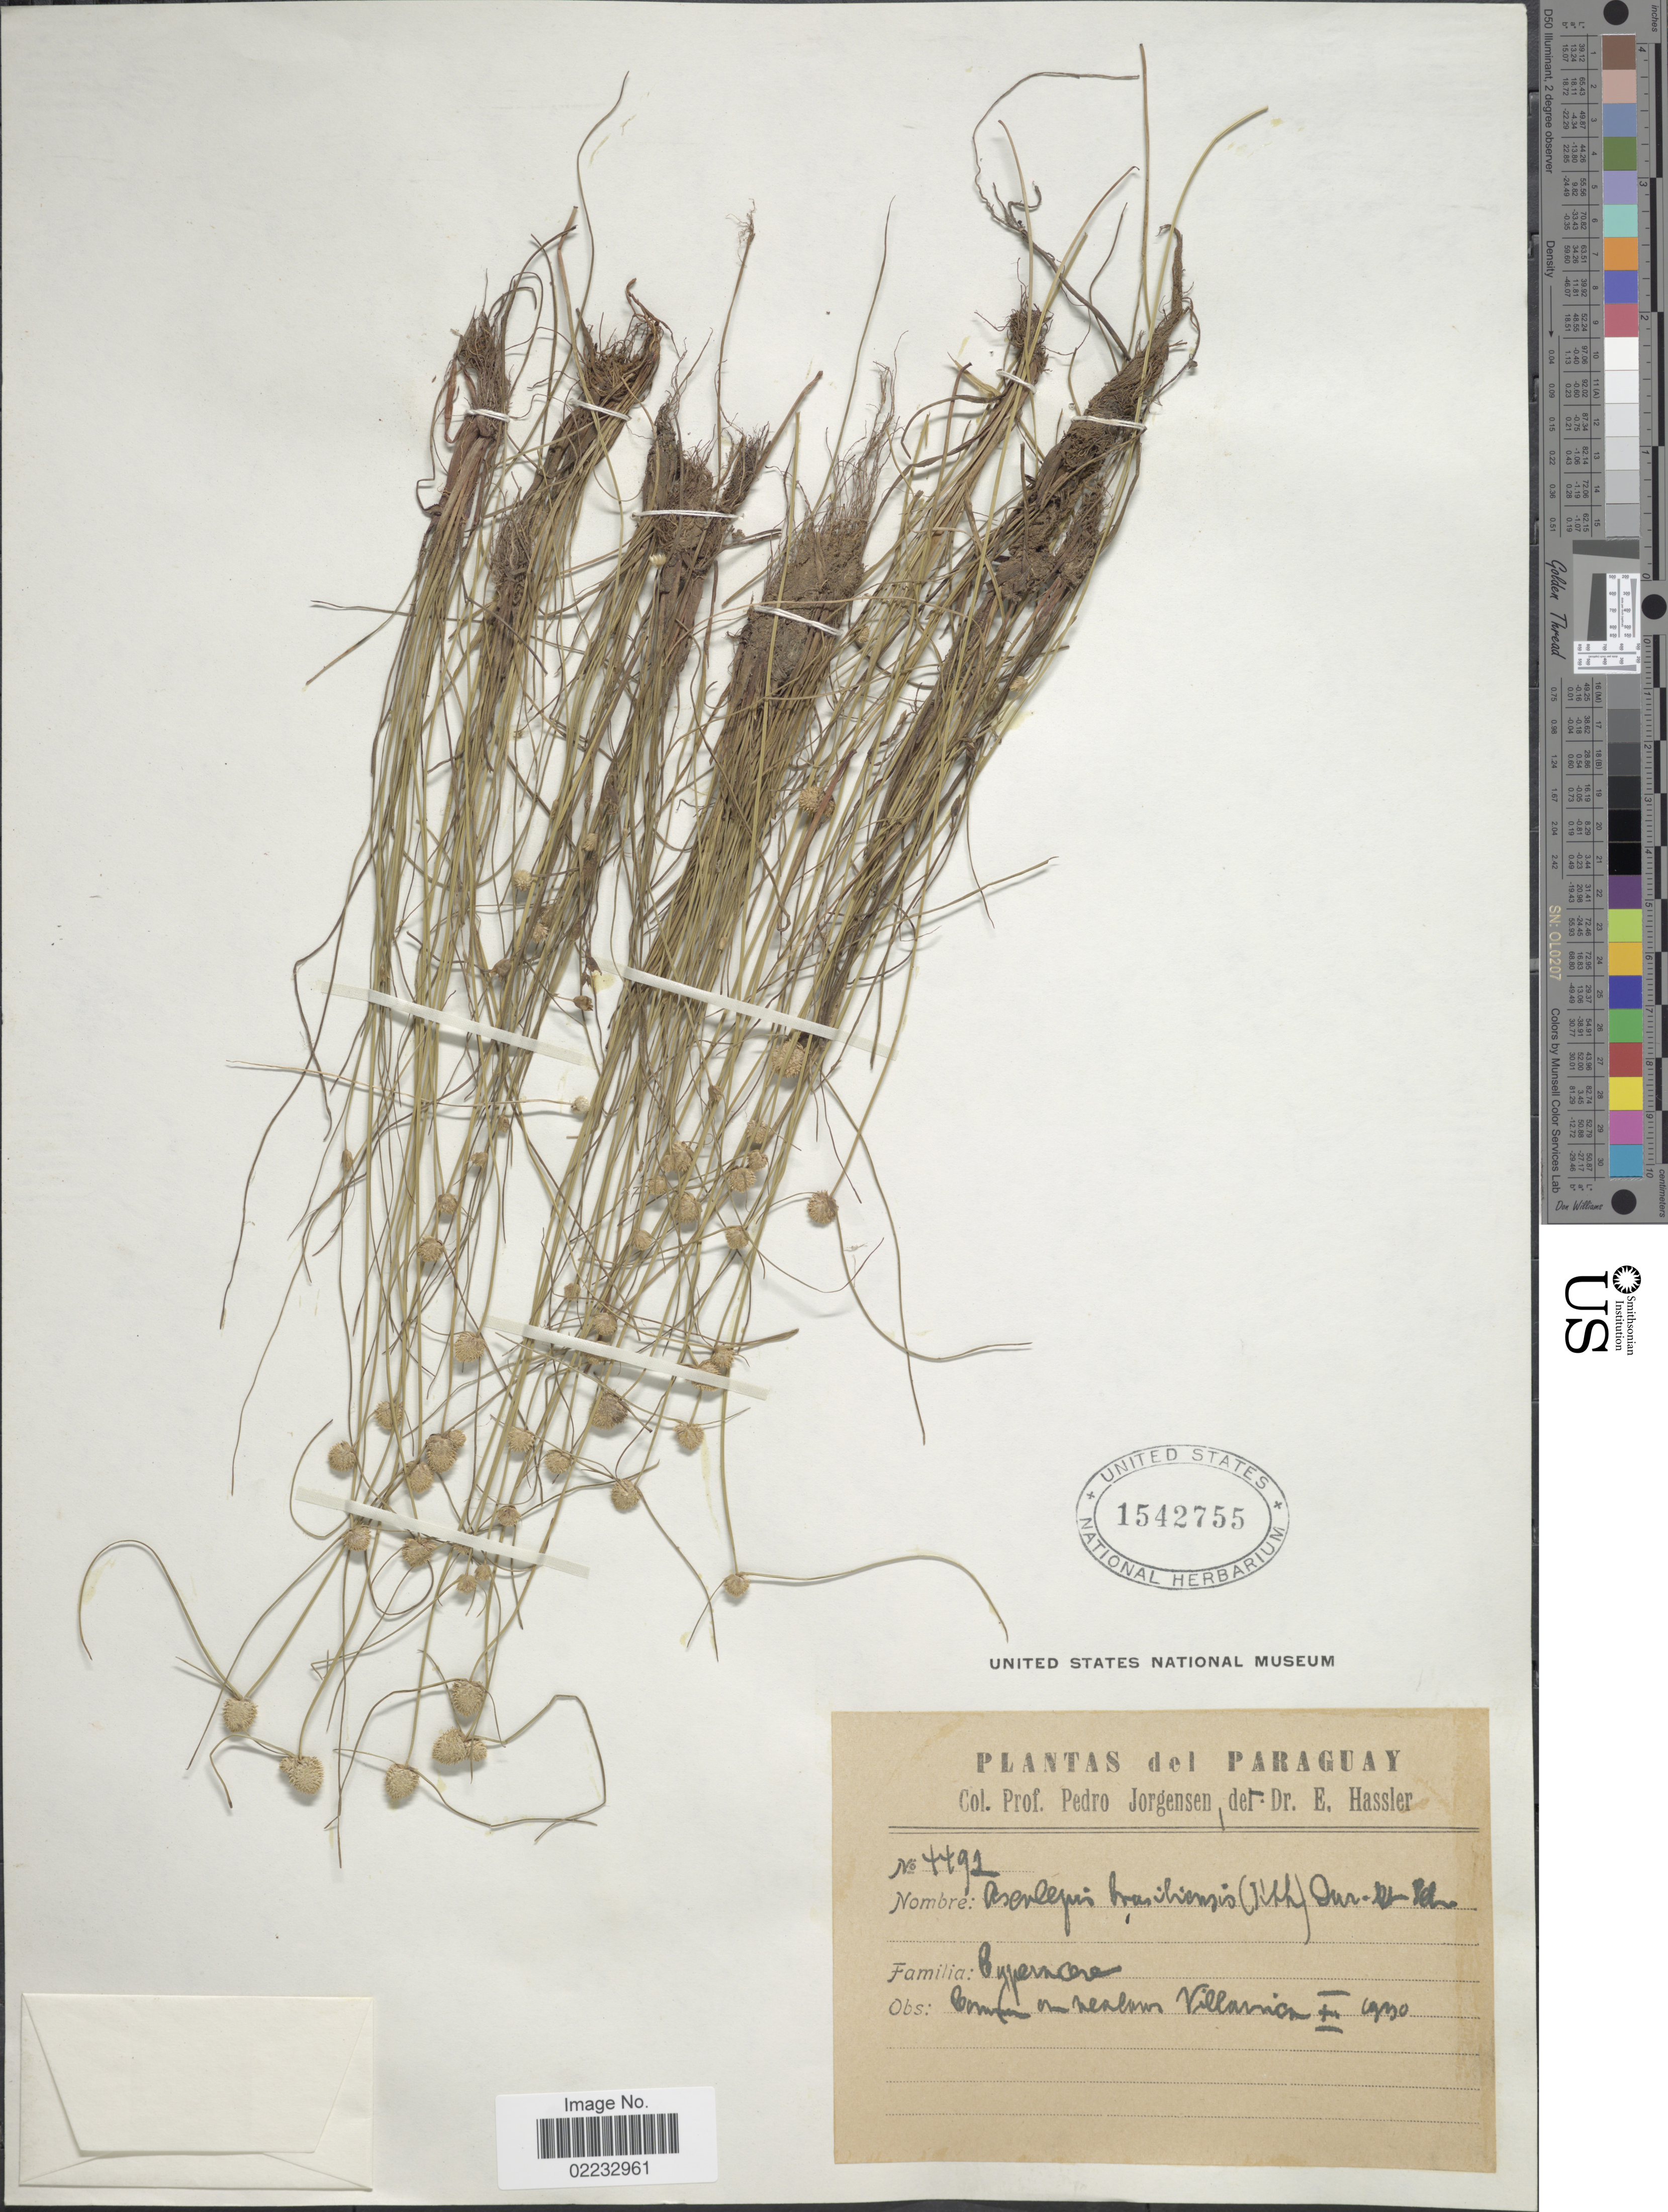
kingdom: Plantae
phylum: Tracheophyta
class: Liliopsida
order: Poales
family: Cyperaceae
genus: Cyperus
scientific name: Cyperus brasiliensis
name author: (Kunth) Bauters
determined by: Strong, M. T., (US), Smithsonian Institution - National Museum of Natural History (UNITED STATES)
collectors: P. Jörgensen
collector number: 4492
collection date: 1990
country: Paraguay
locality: Villarrica.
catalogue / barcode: US 1542755